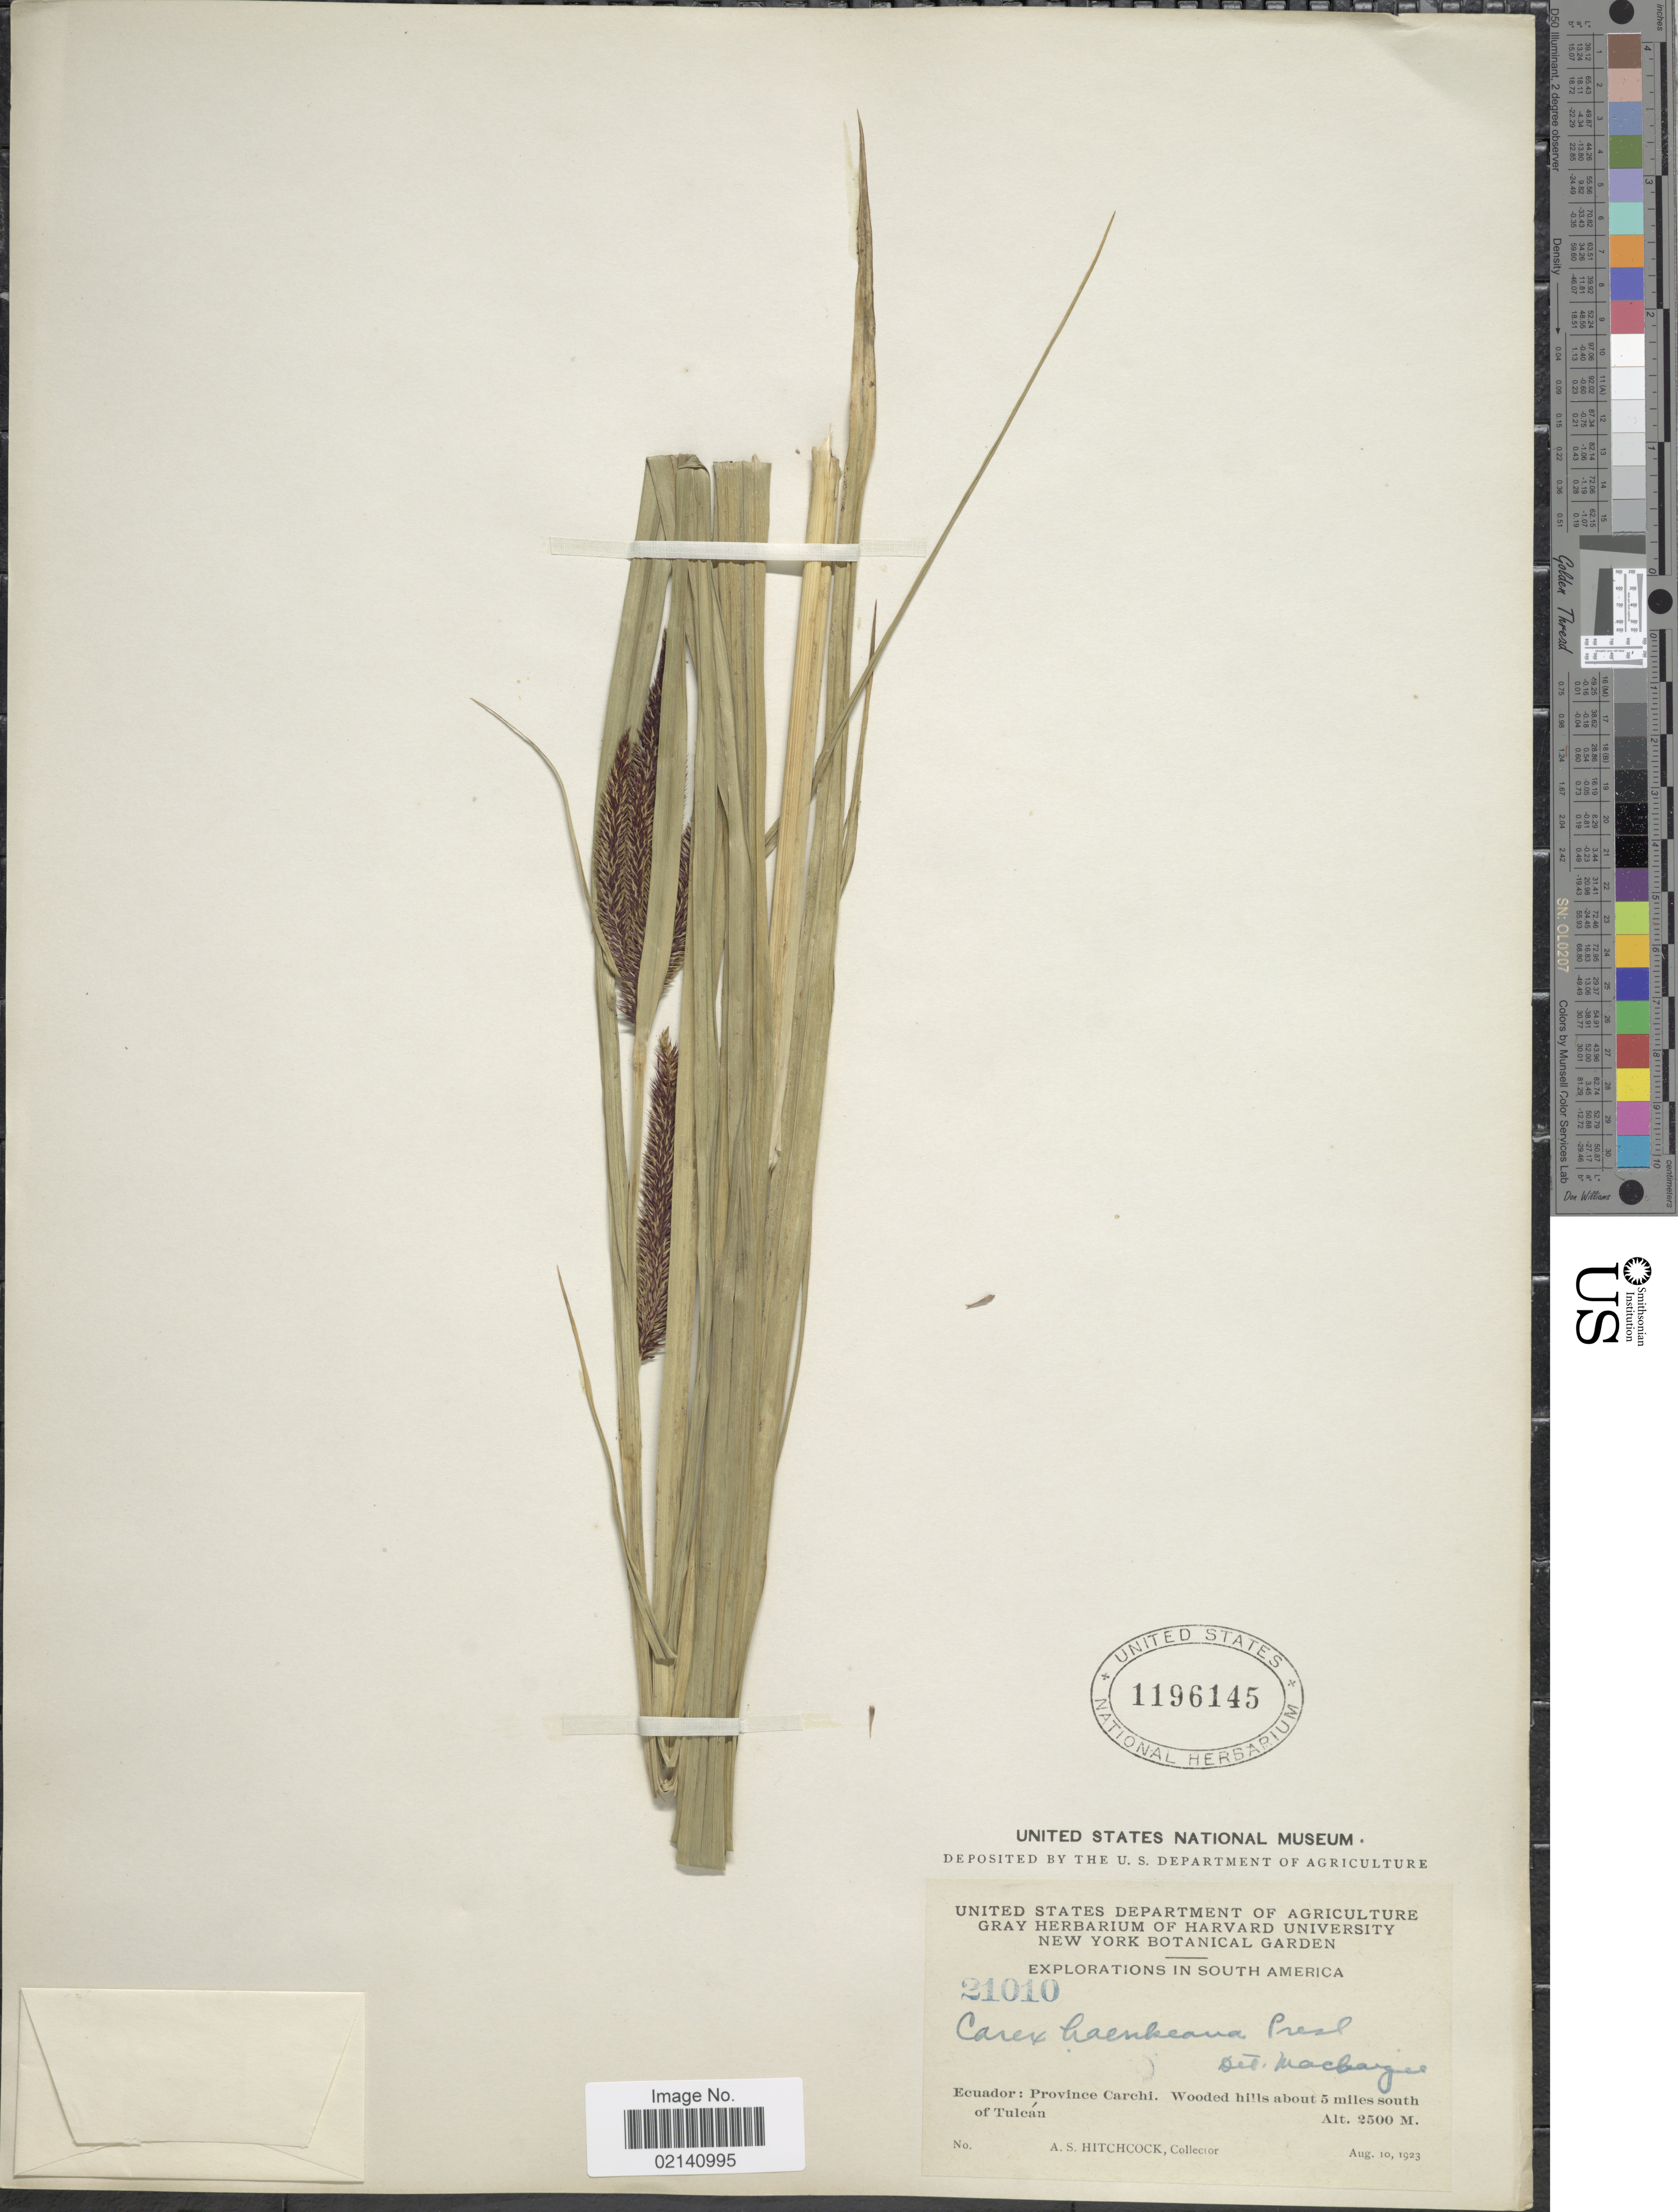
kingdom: Plantae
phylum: Tracheophyta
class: Liliopsida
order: Poales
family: Cyperaceae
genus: Carex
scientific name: Carex acutata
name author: Boott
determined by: Jiménez-Mejías, P.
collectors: A. S. Hitchcock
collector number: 21010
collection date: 1923-08-10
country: Ecuador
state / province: Carchi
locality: Ecuador: Province Carchi, Wooded hills about 5 miles south of Tulcan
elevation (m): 2500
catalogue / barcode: US 1196145